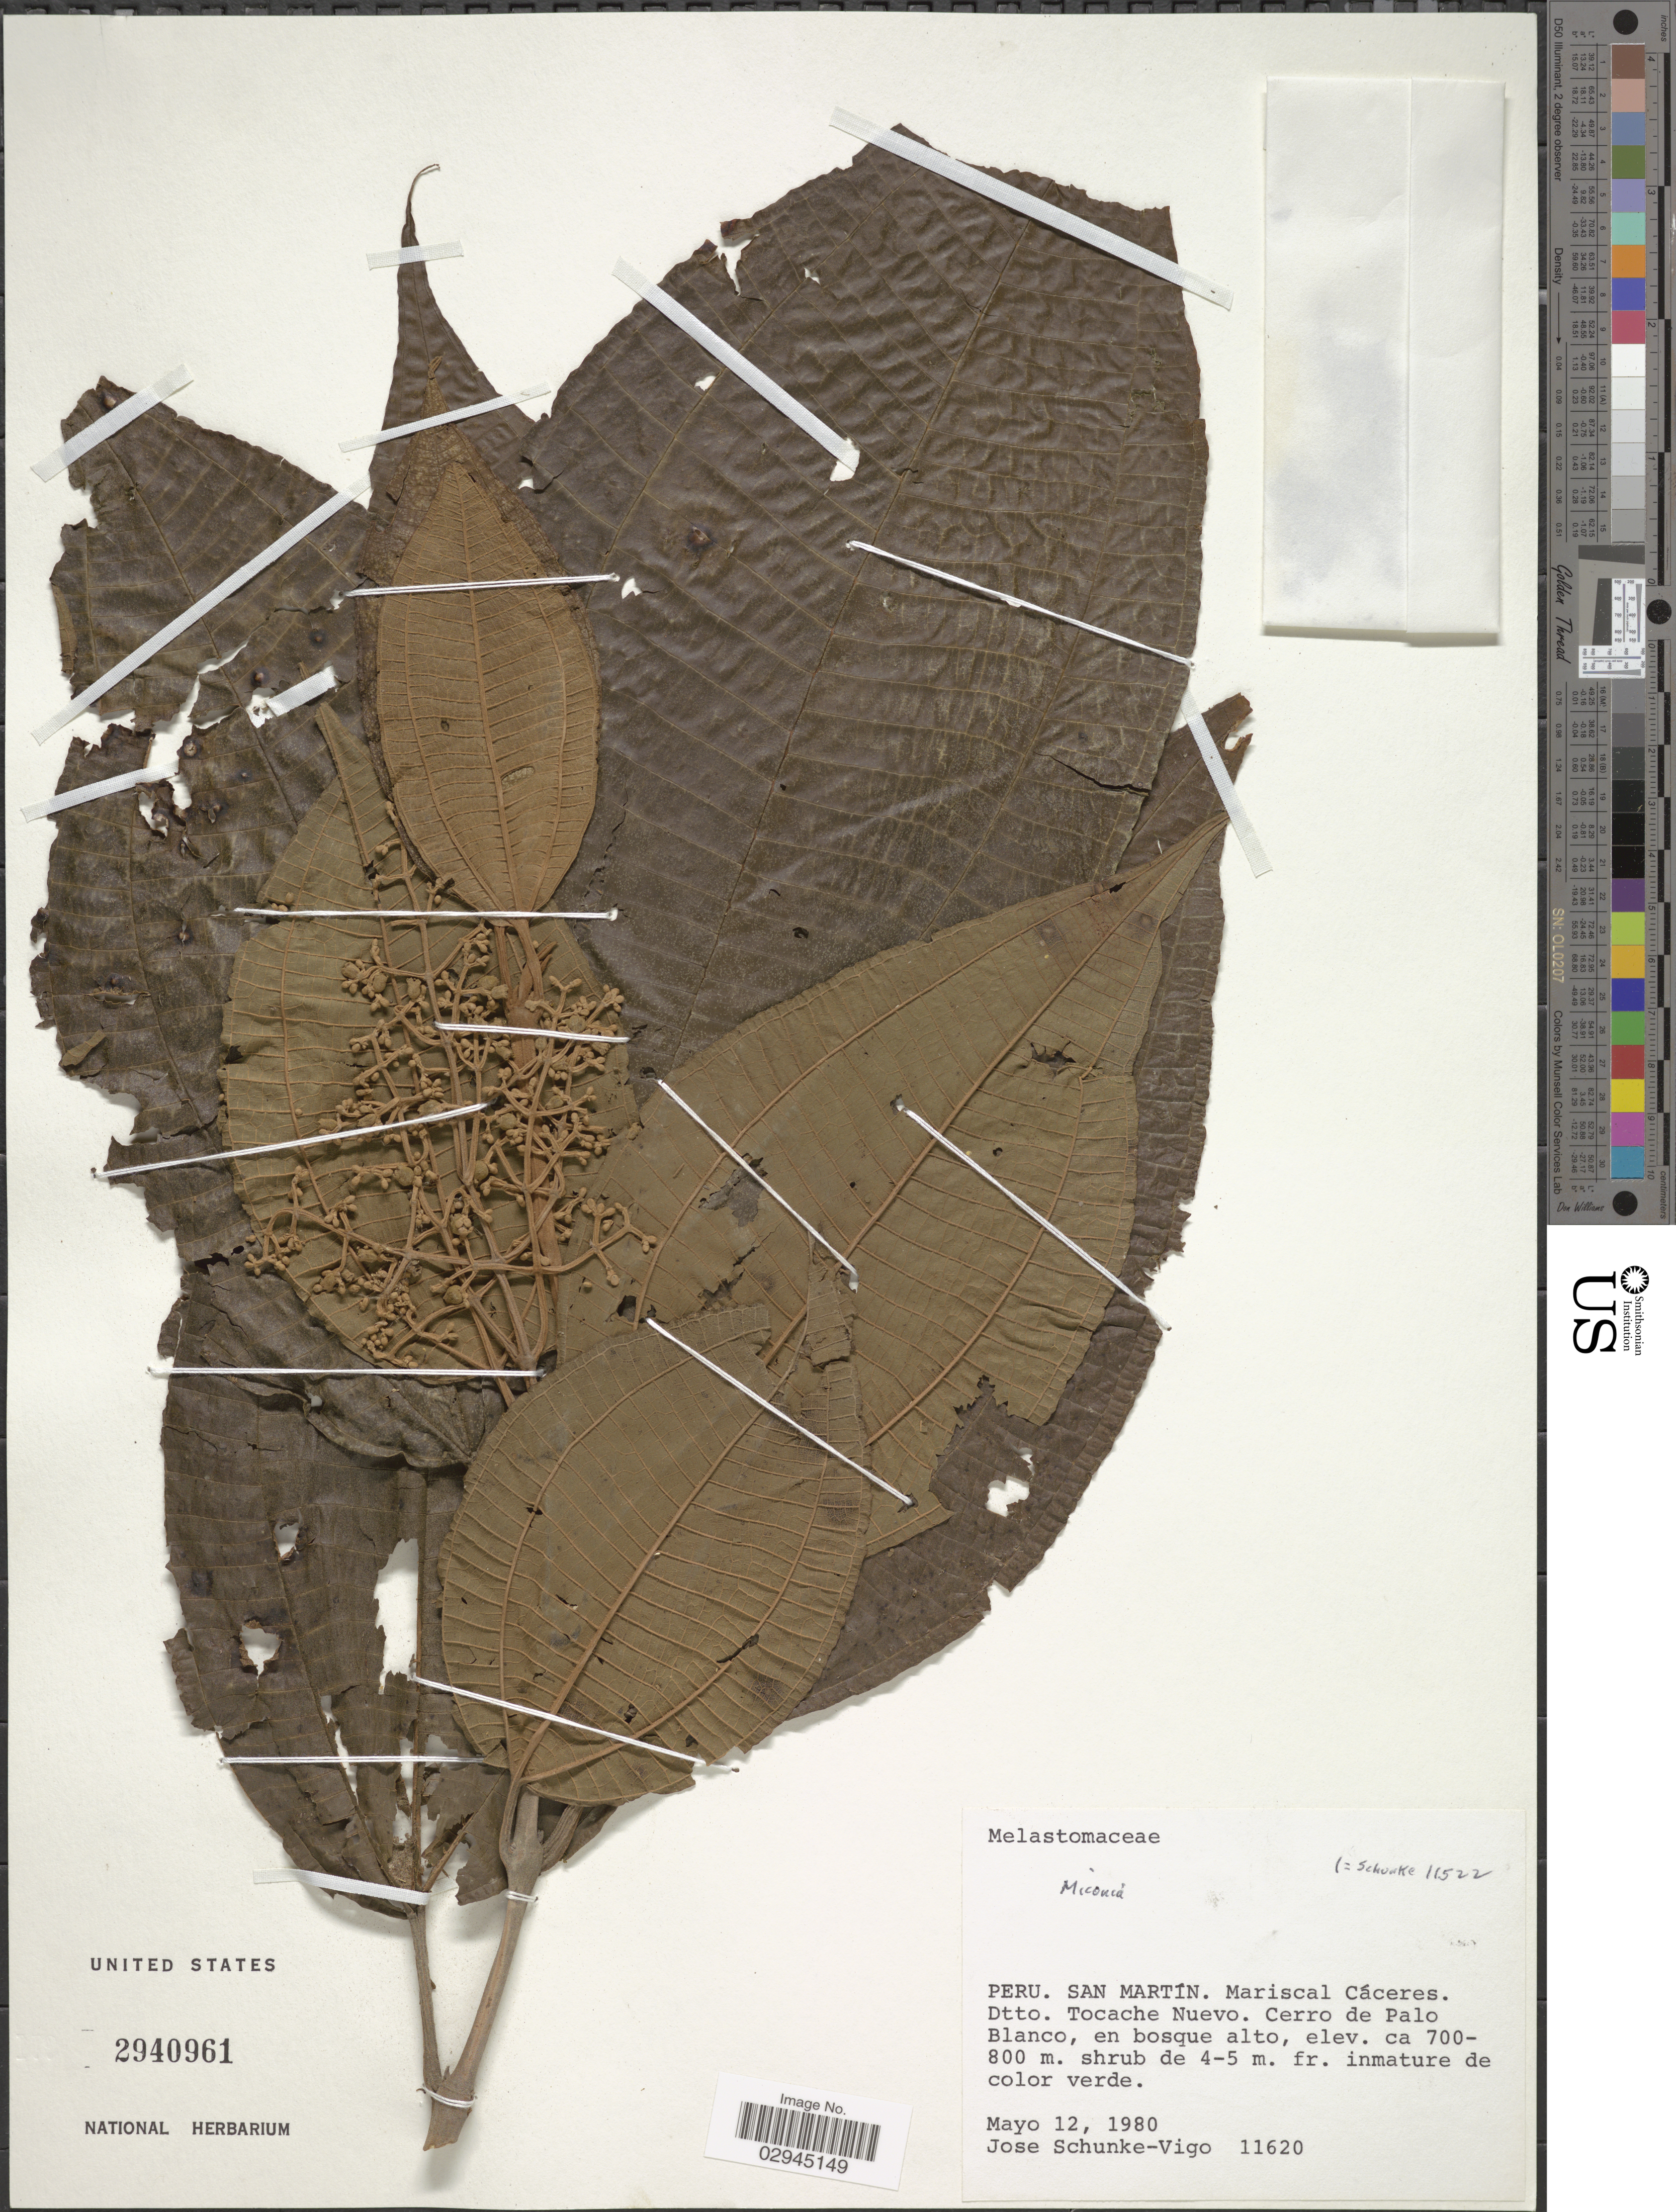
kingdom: Plantae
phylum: Tracheophyta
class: Magnoliopsida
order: Myrtales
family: Melastomataceae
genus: Miconia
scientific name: Miconia sp.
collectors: J. Schunke Vigo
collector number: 11620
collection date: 1980-05-12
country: Peru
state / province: San Martín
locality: Mariscal Cáceres. Dtto. Tocache Nuevo. Cerro de Palo Blanco.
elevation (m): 700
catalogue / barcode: US 2940961